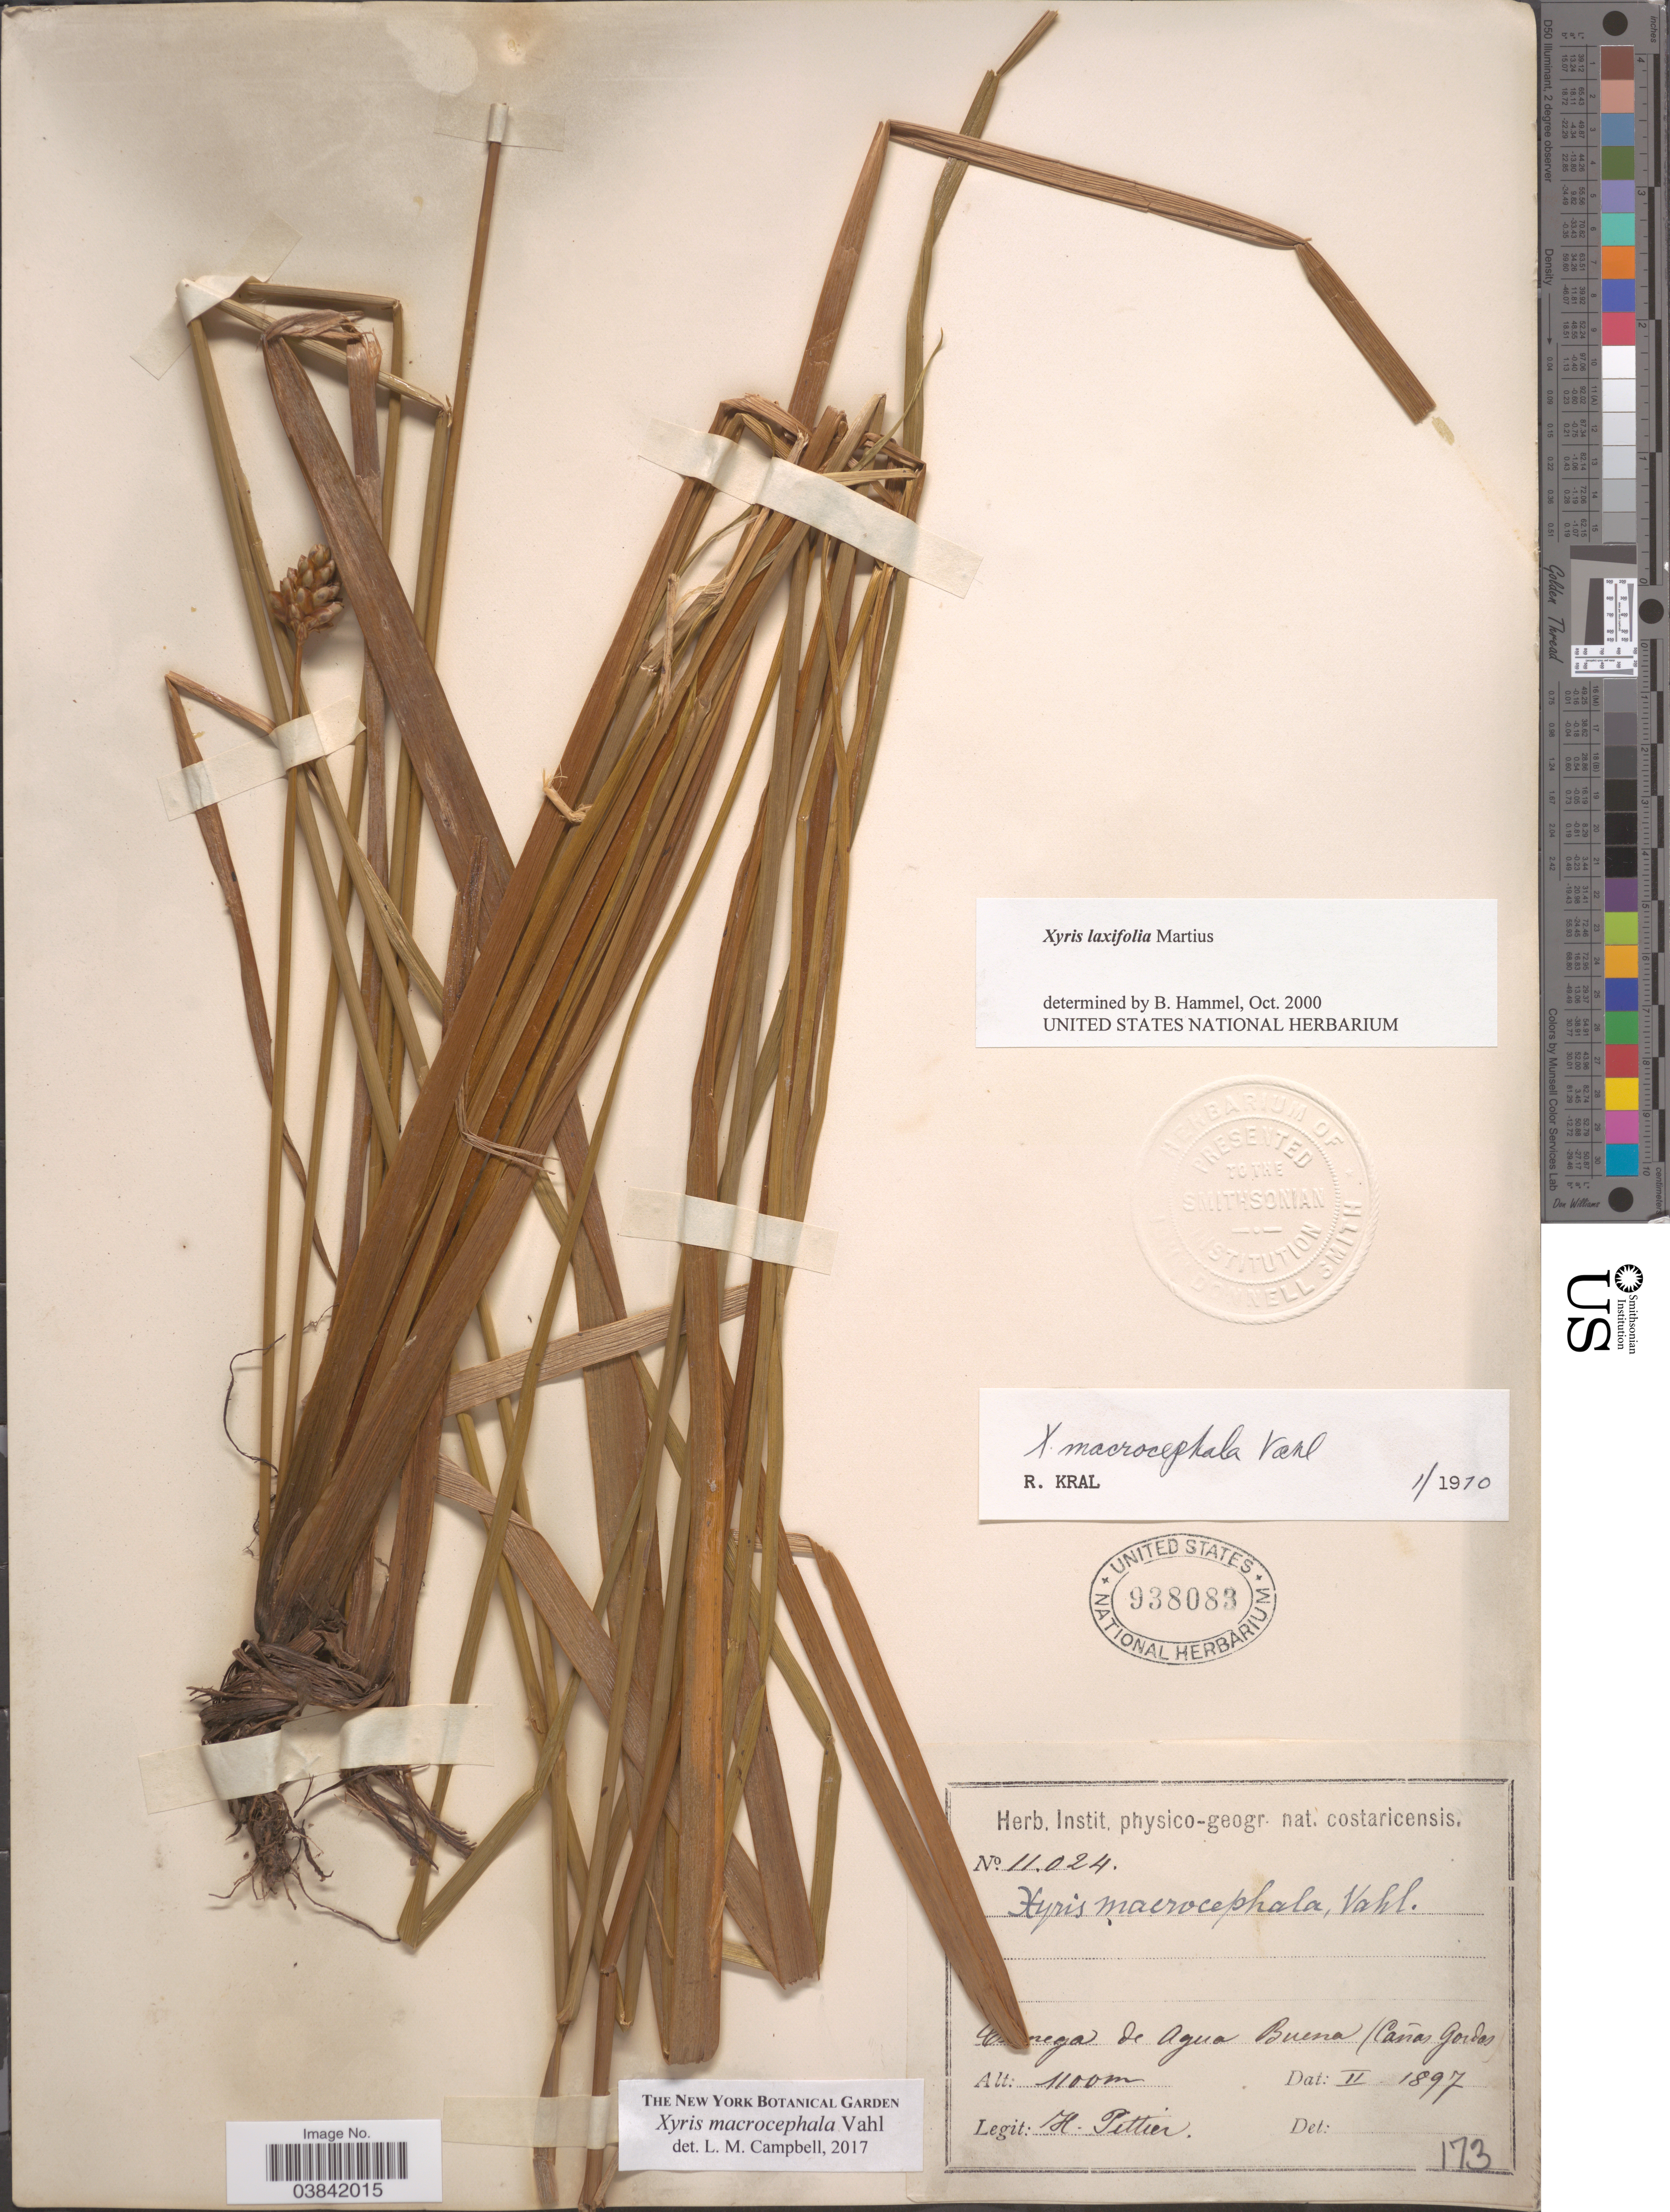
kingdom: Plantae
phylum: Tracheophyta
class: Liliopsida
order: Poales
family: Xyridaceae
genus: Xyris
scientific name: Xyris macrocephala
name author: Vahl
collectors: H. F. Pittier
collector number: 11024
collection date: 1897-02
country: Costa Rica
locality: [illegible text]nega de Agua Buena (Cañas Gordas).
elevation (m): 1100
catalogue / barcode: US 938083